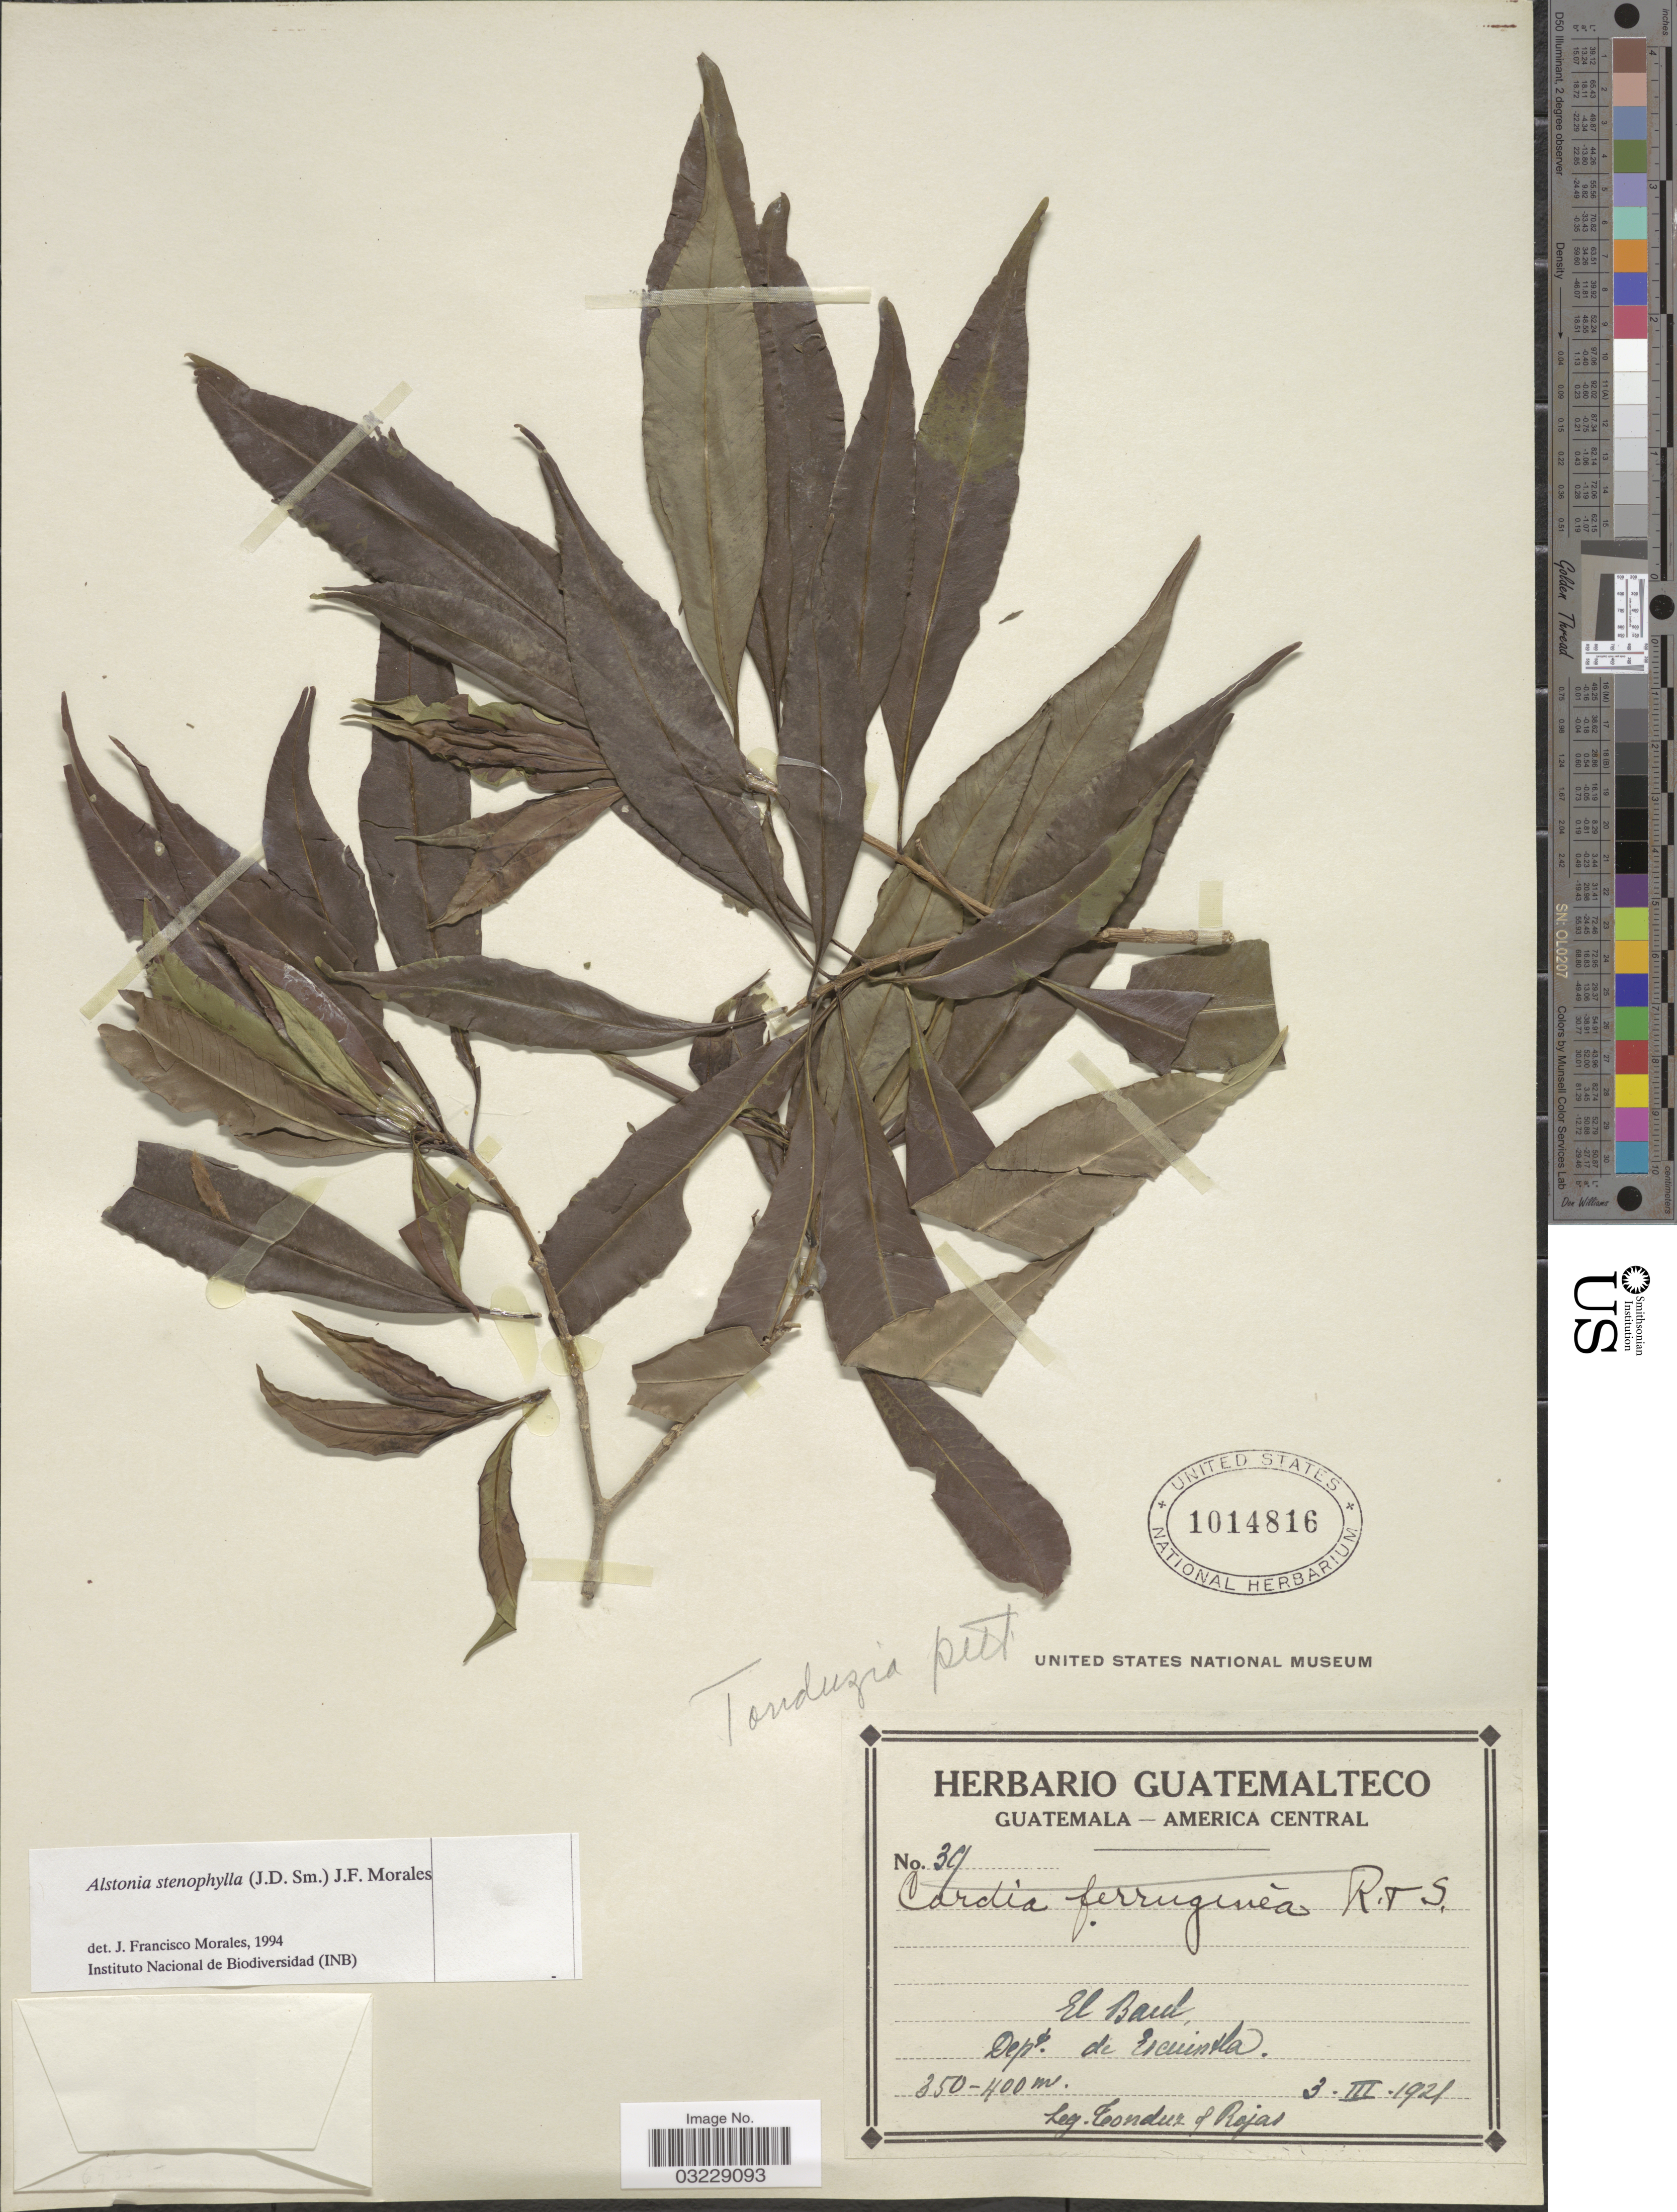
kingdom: Plantae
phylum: Tracheophyta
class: Magnoliopsida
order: Gentianales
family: Apocynaceae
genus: Alstonia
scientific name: Alstonia stenophylla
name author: Guillaumin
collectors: Tonduz & Rojas, --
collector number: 39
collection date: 1921-03-03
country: Guatemala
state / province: Escuintla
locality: El Baul, Dept. de Escuintla.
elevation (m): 350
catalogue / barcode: US 1014816